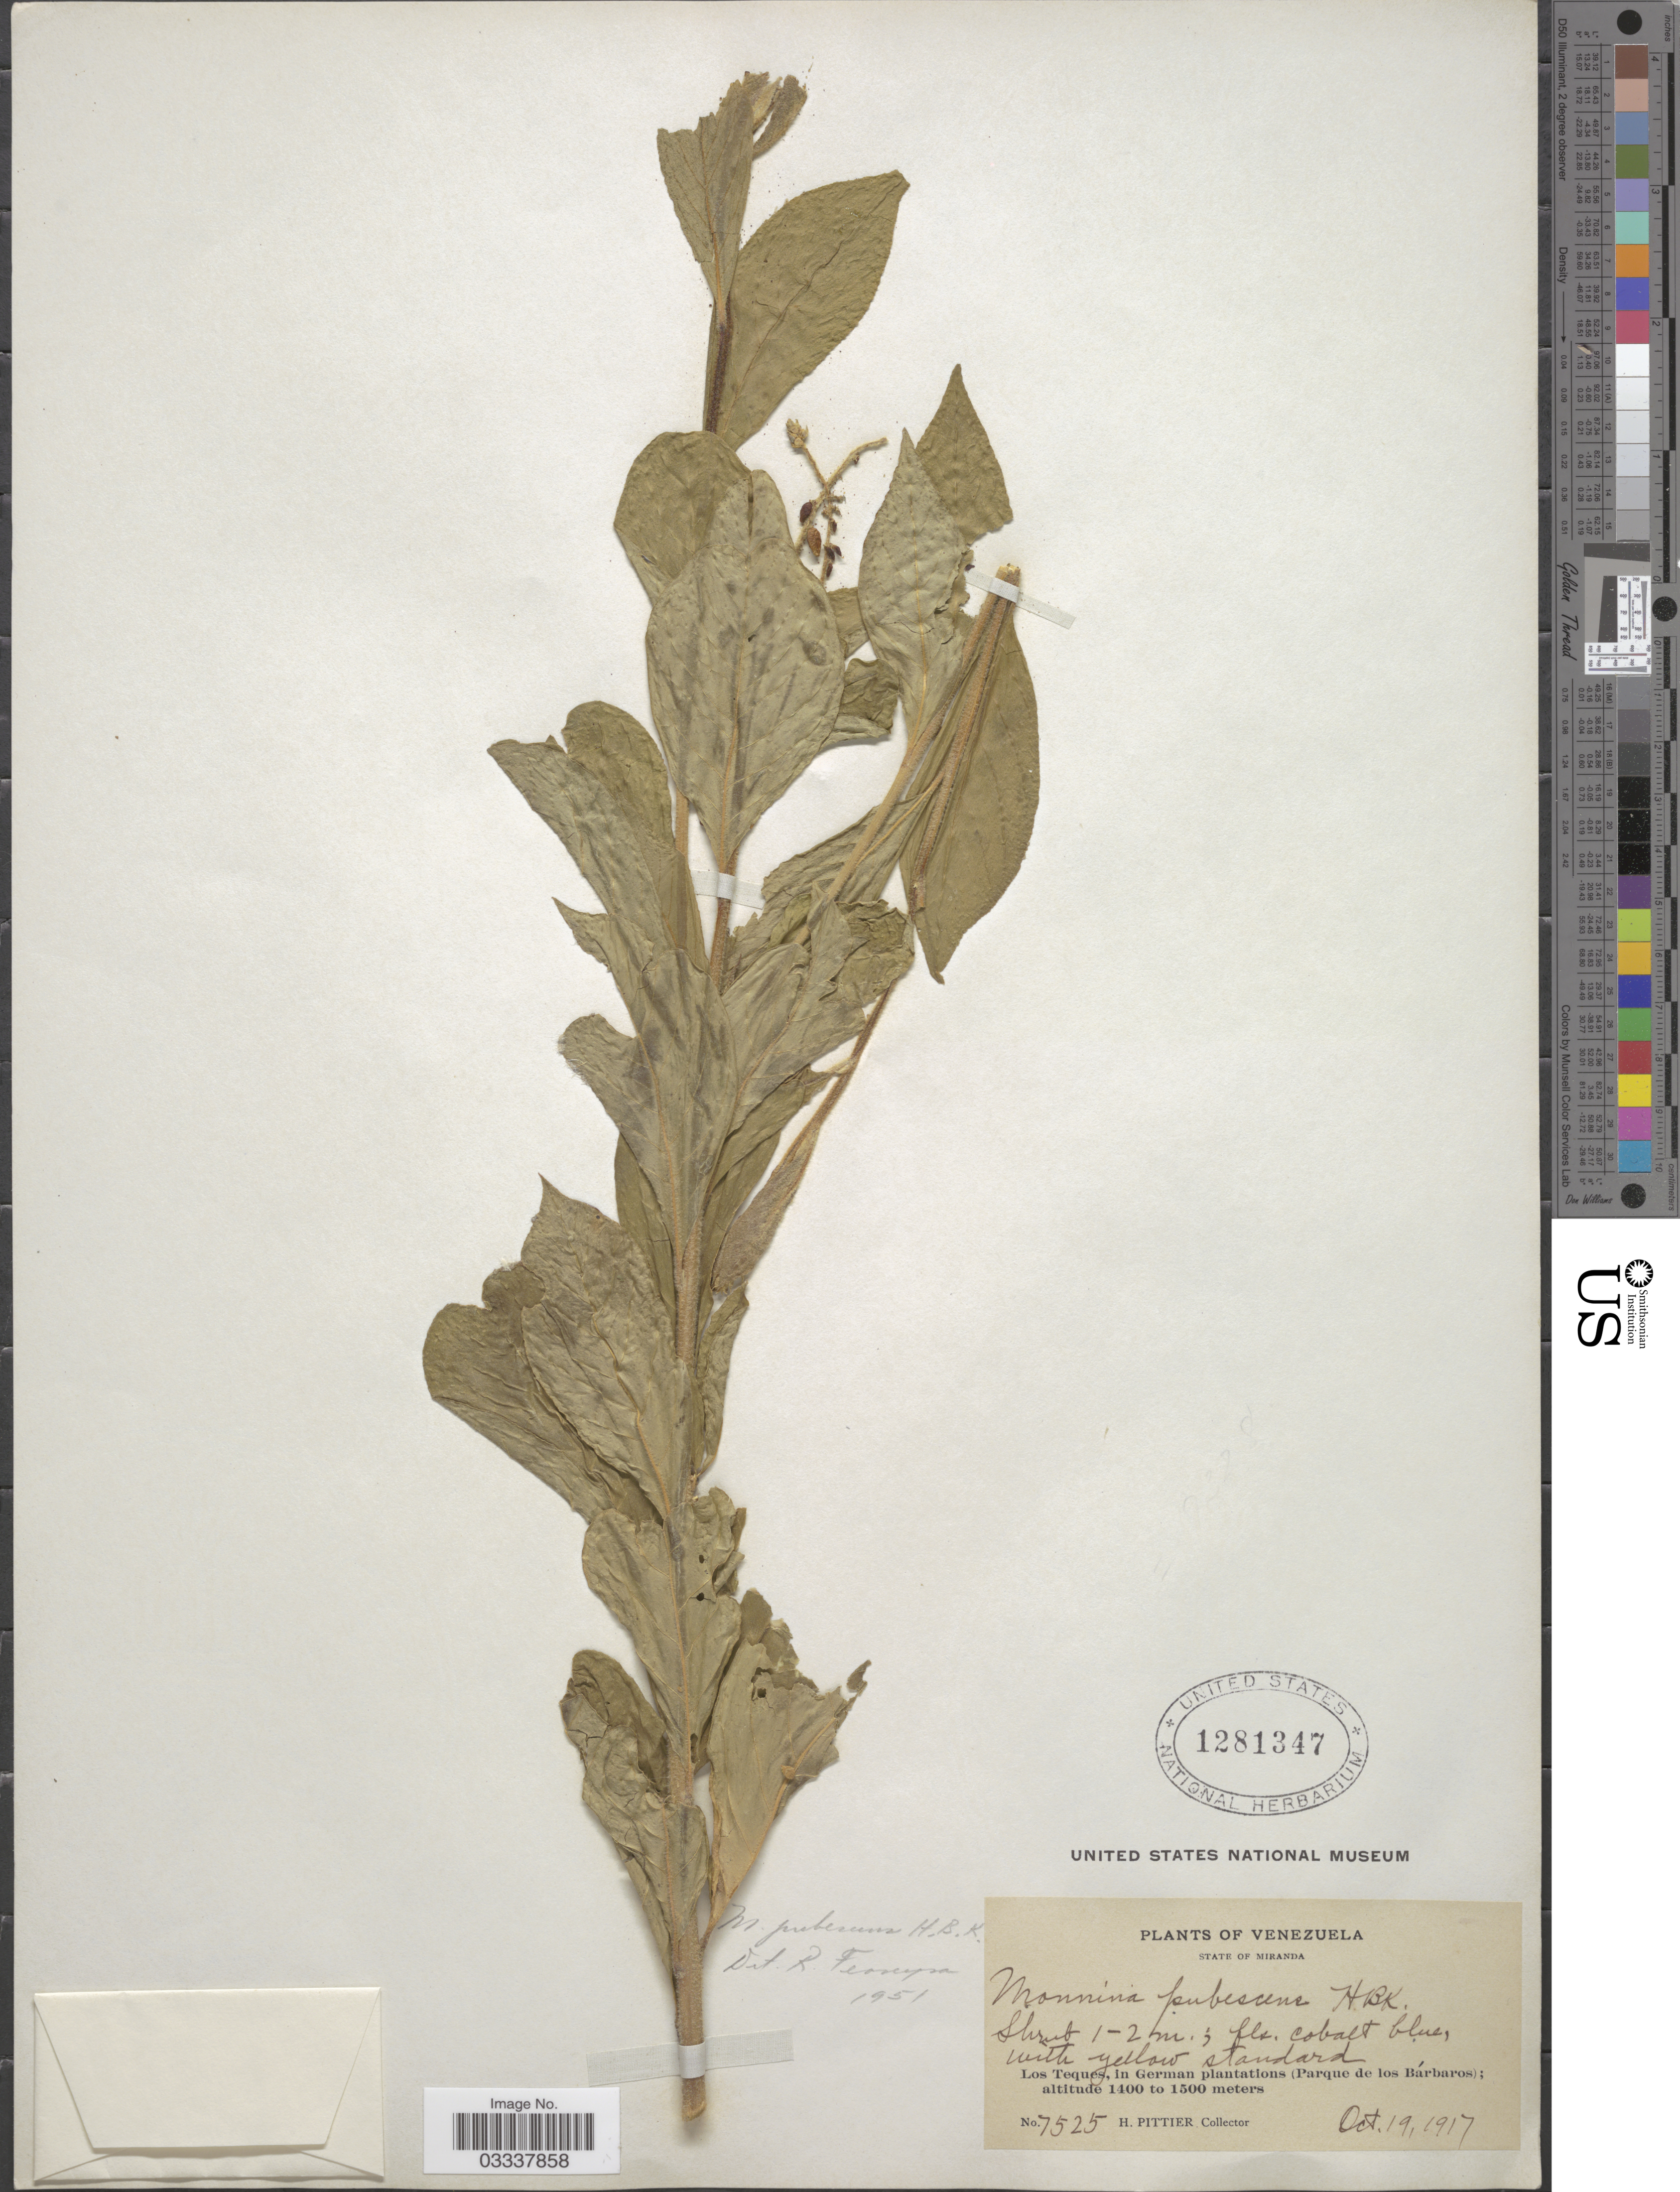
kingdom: Plantae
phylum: Tracheophyta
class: Magnoliopsida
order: Fabales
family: Polygalaceae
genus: Monnina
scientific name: Monnina pubescens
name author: Kunth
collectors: H. F. Pittier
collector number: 7525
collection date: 1917-10-19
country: Venezuela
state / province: Miranda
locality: Los Teques, in German plantations (Parque de los Bárbaros).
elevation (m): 1400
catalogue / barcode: US 1281347